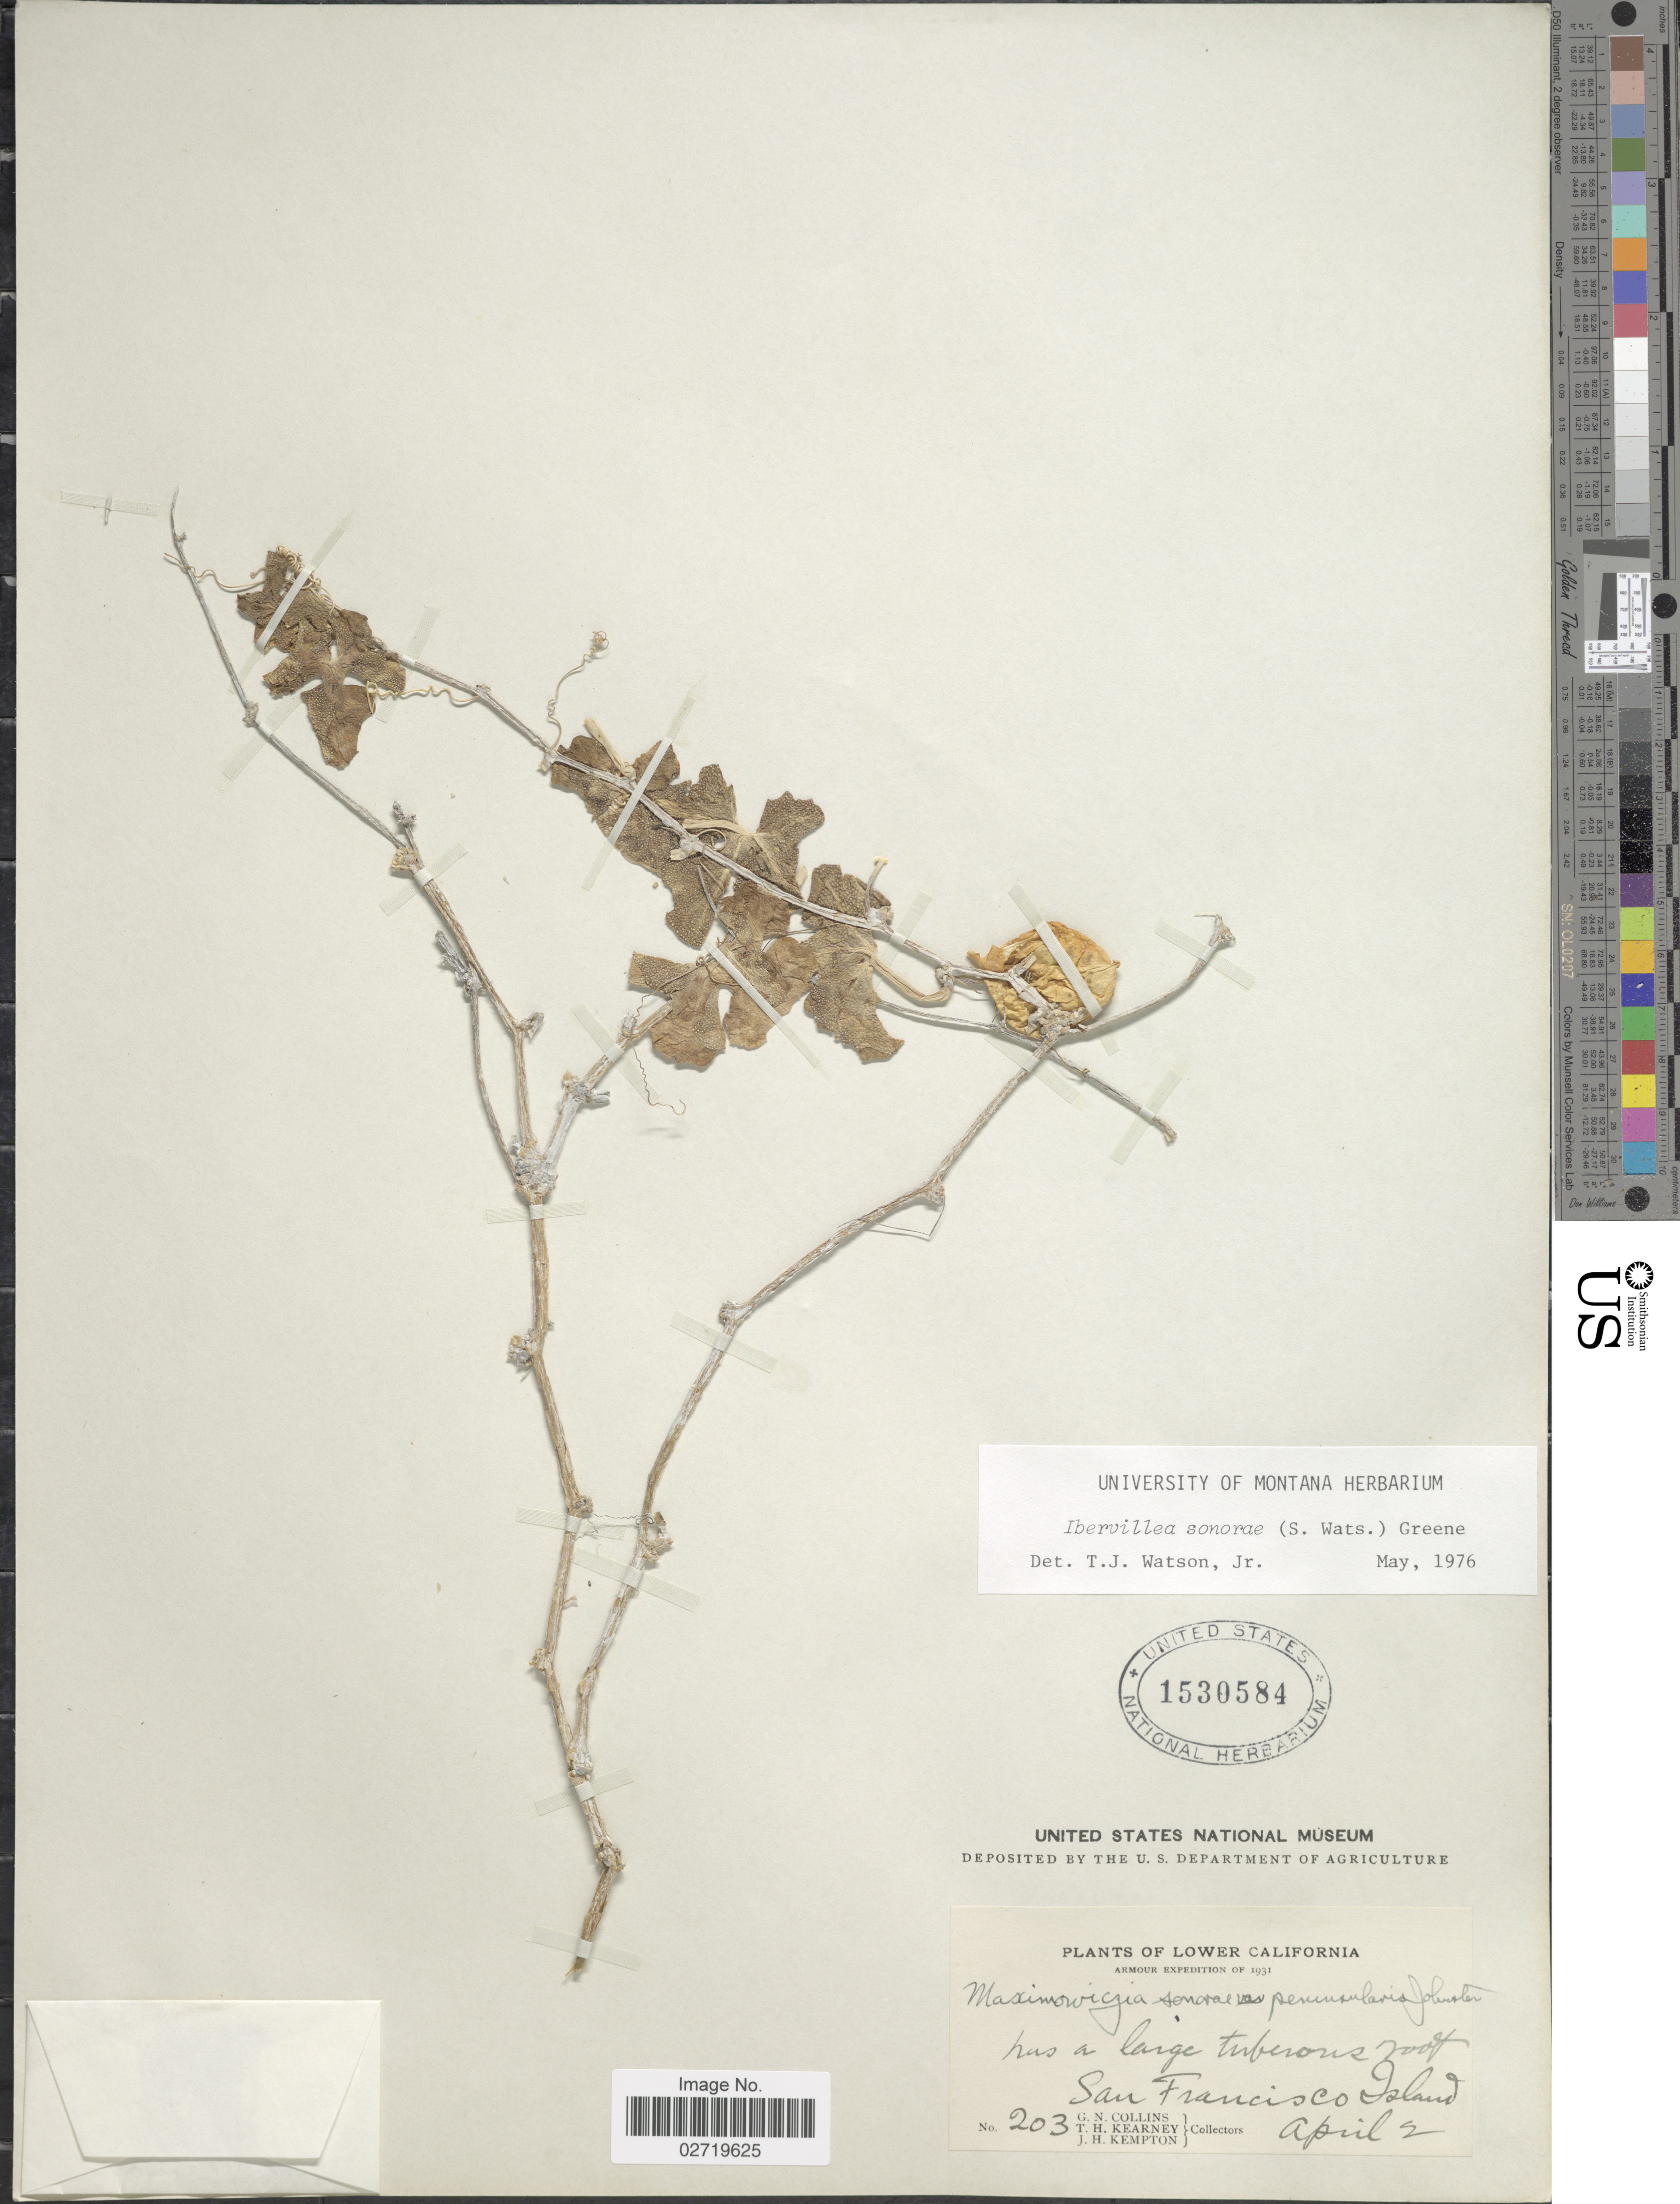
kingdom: Plantae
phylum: Tracheophyta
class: Magnoliopsida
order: Cucurbitales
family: Cucurbitaceae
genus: Ibervillea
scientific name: Ibervillea sonorae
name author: (S. Watson) Greene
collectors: G. Collins, T. H. Kearney & J. H. Kempton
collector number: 203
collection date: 1931-04-02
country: Mexico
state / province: Baja California Sur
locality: Lower California, San Francisco Island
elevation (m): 61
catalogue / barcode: US 1530584